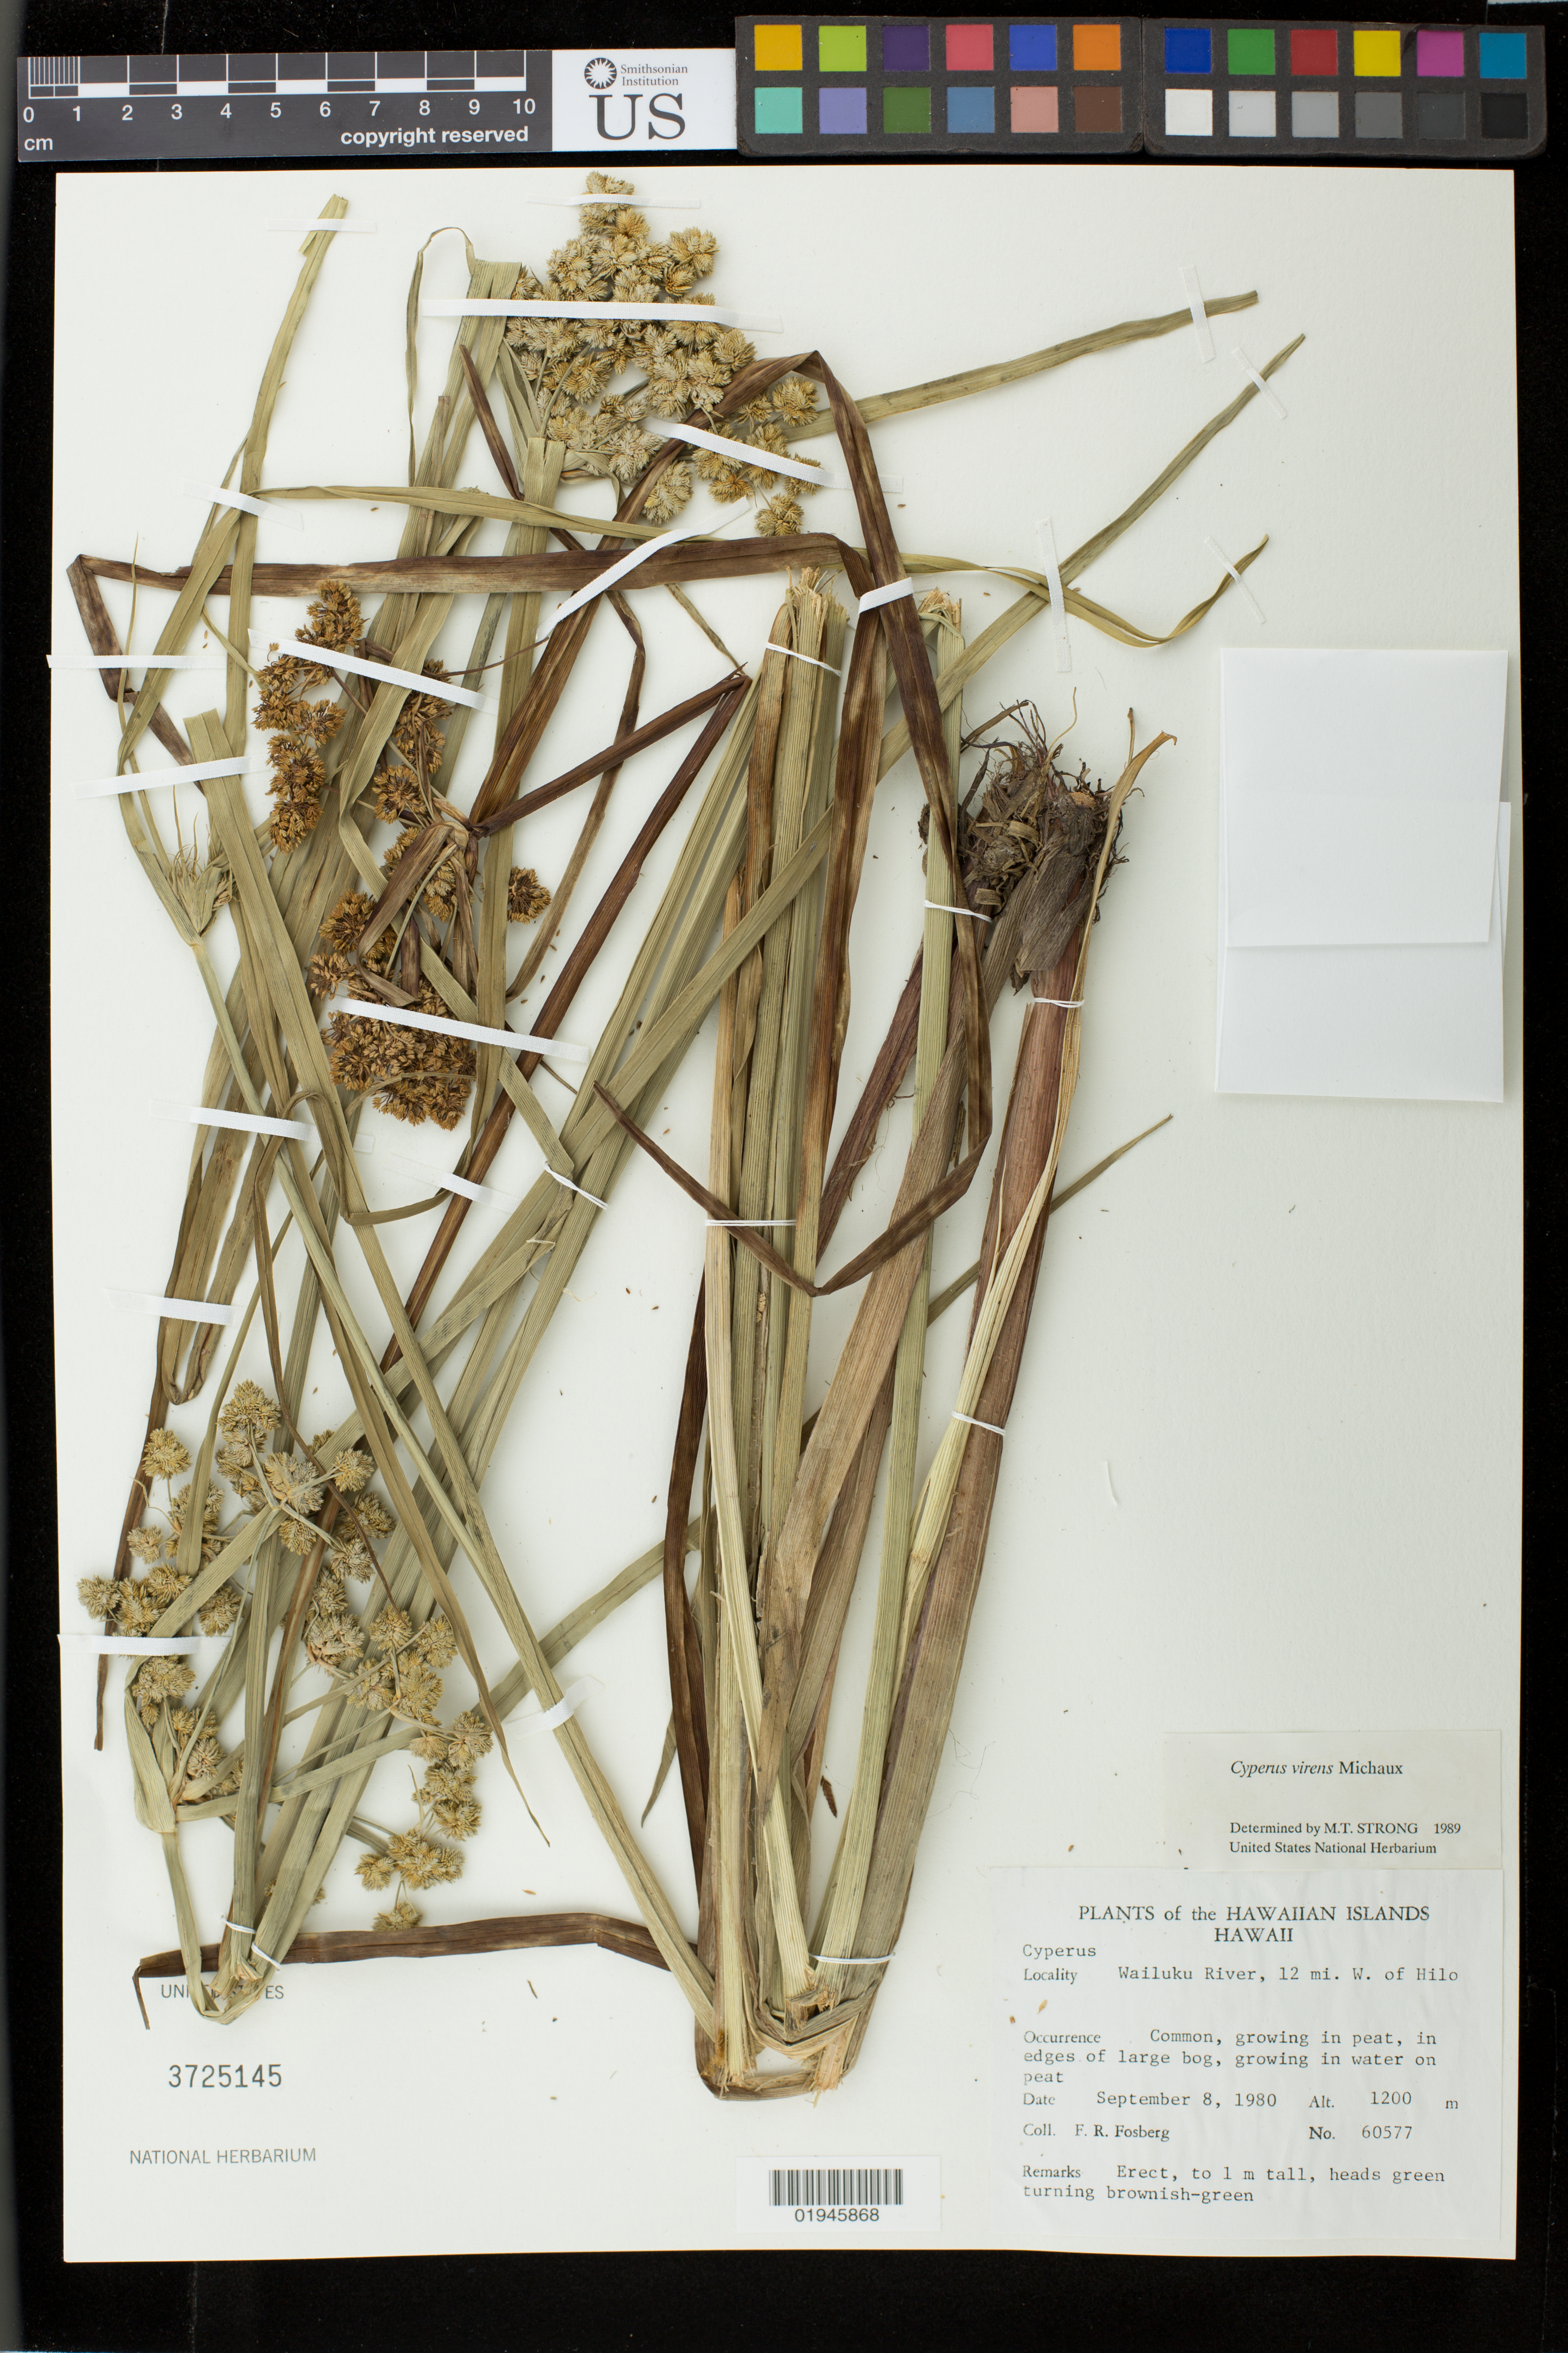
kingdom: Plantae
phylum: Tracheophyta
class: Liliopsida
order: Poales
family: Cyperaceae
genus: Cyperus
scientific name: Cyperus virens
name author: Michx.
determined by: Strong, M. T., (US), Smithsonian Institution - National Museum of Natural History (UNITED STATES)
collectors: F. R. Fosberg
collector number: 60577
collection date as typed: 8 Sep 1980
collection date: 1980-09-08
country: United States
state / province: Hawaii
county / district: Hawaii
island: Hawaii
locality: Wailuku River, 12 miles west of Hilo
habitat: Edges of large bog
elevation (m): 1200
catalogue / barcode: US 3725145